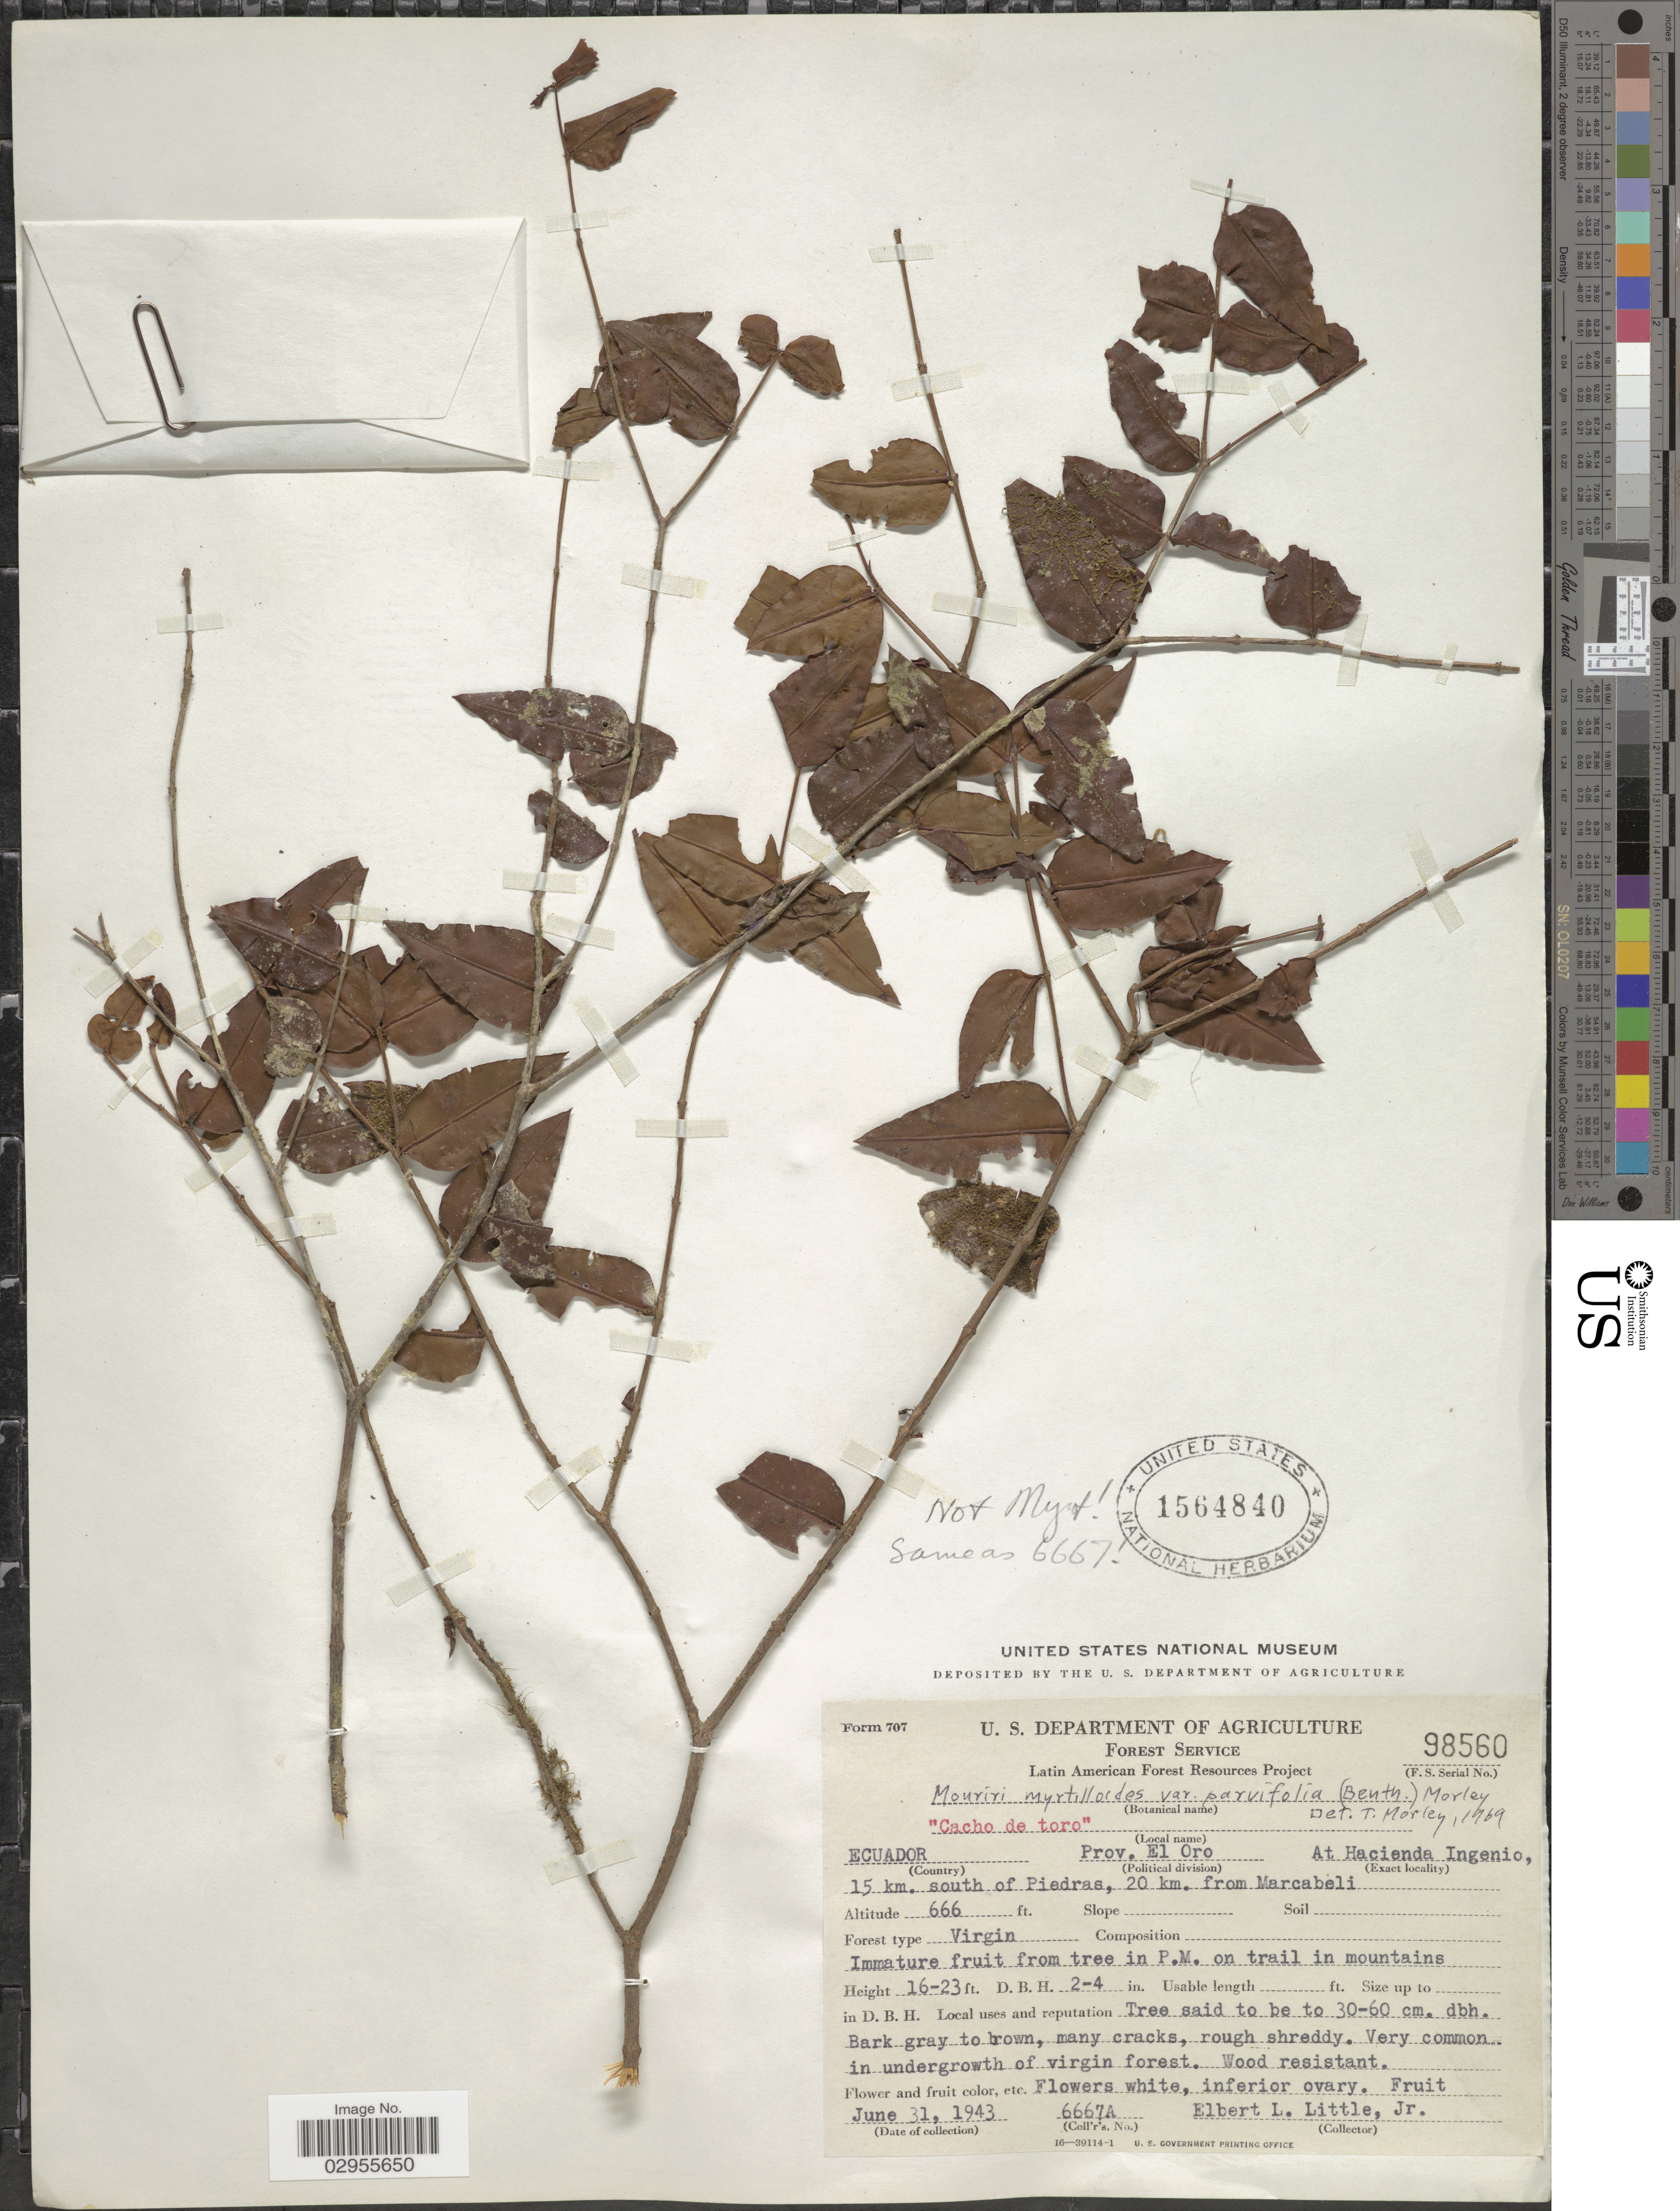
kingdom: Plantae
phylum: Tracheophyta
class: Magnoliopsida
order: Myrtales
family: Melastomataceae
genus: Mouriri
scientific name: Mouriri myrtilloides subsp. parvifolia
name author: (Benth.) Morley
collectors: E. L. Little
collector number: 6667A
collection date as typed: Transcribed d/m/y: 31/6/1943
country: Ecuador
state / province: El Oro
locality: At Hacienda Ingenio, 15 km. south of Piedras, 20 km. from Marcabeli.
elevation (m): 203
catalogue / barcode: US 1564840